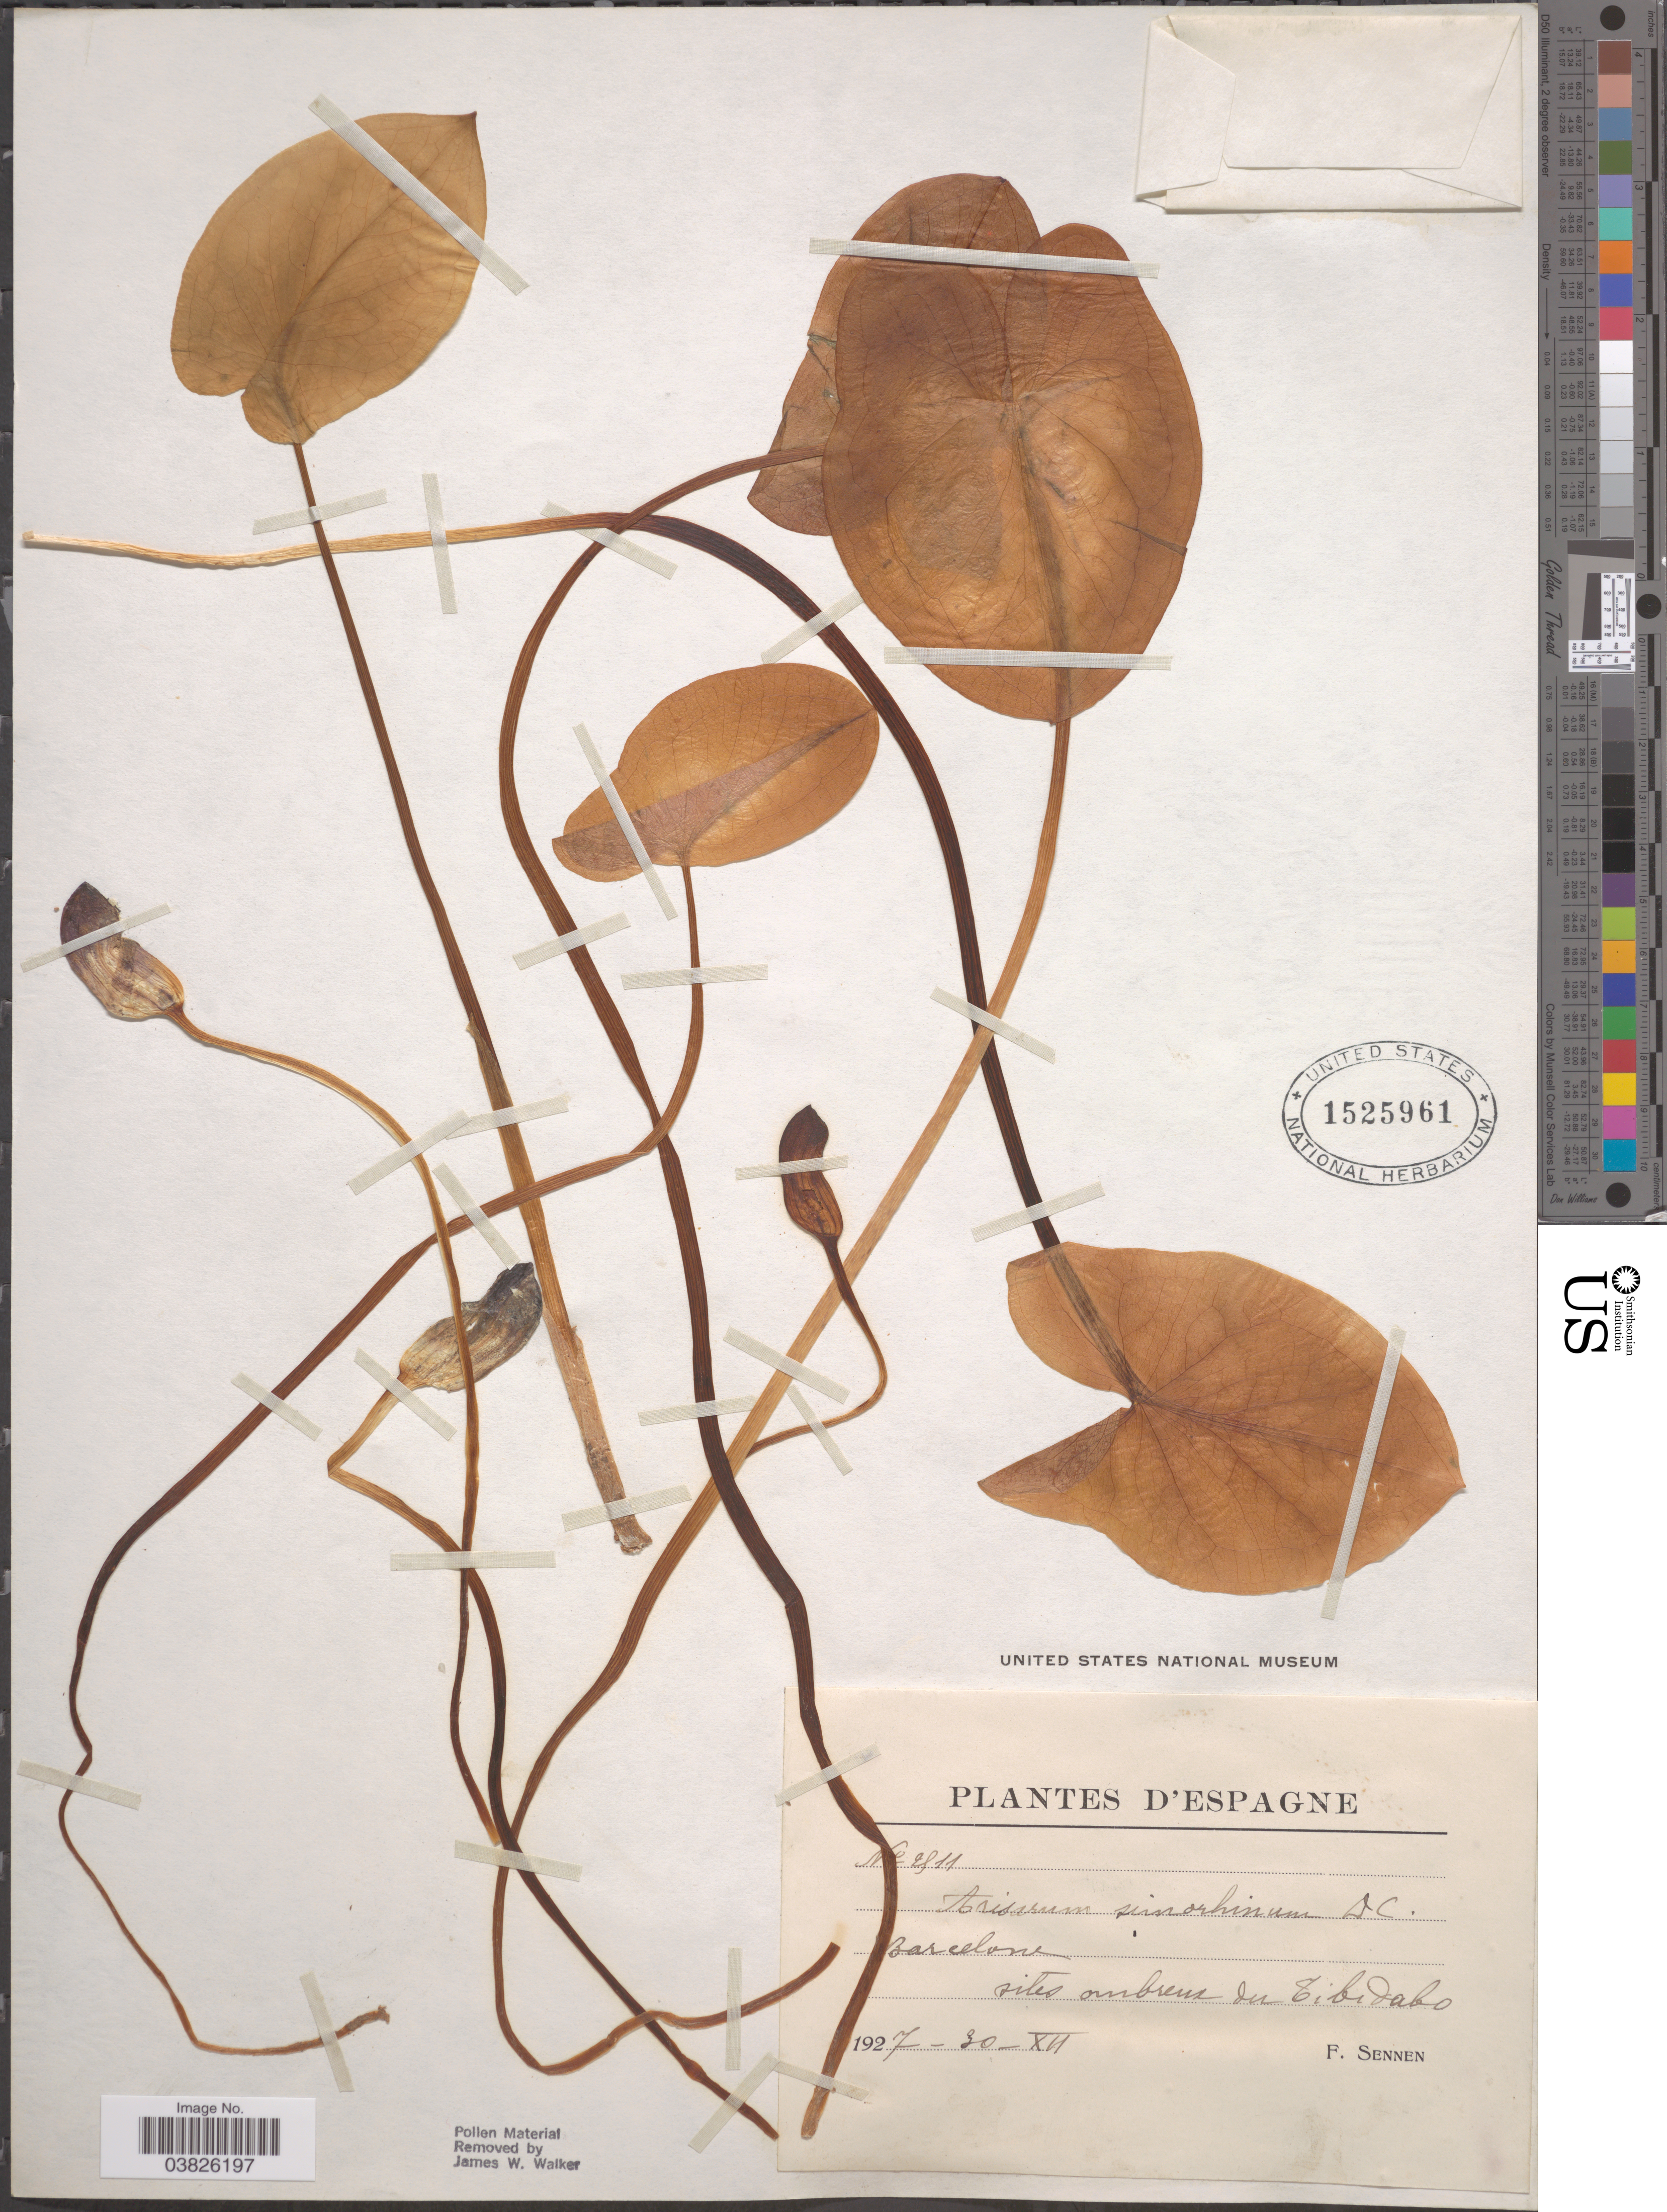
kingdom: Plantae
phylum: Tracheophyta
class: Liliopsida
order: Alismatales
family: Araceae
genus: Arisarum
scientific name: Arisarum simorrhinum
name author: Durieu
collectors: E. Sennen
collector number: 2911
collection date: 1927-12-30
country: Spain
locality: D'Espagne. Barcelona sites ombreux du Tibidabo.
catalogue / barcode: US 1525961